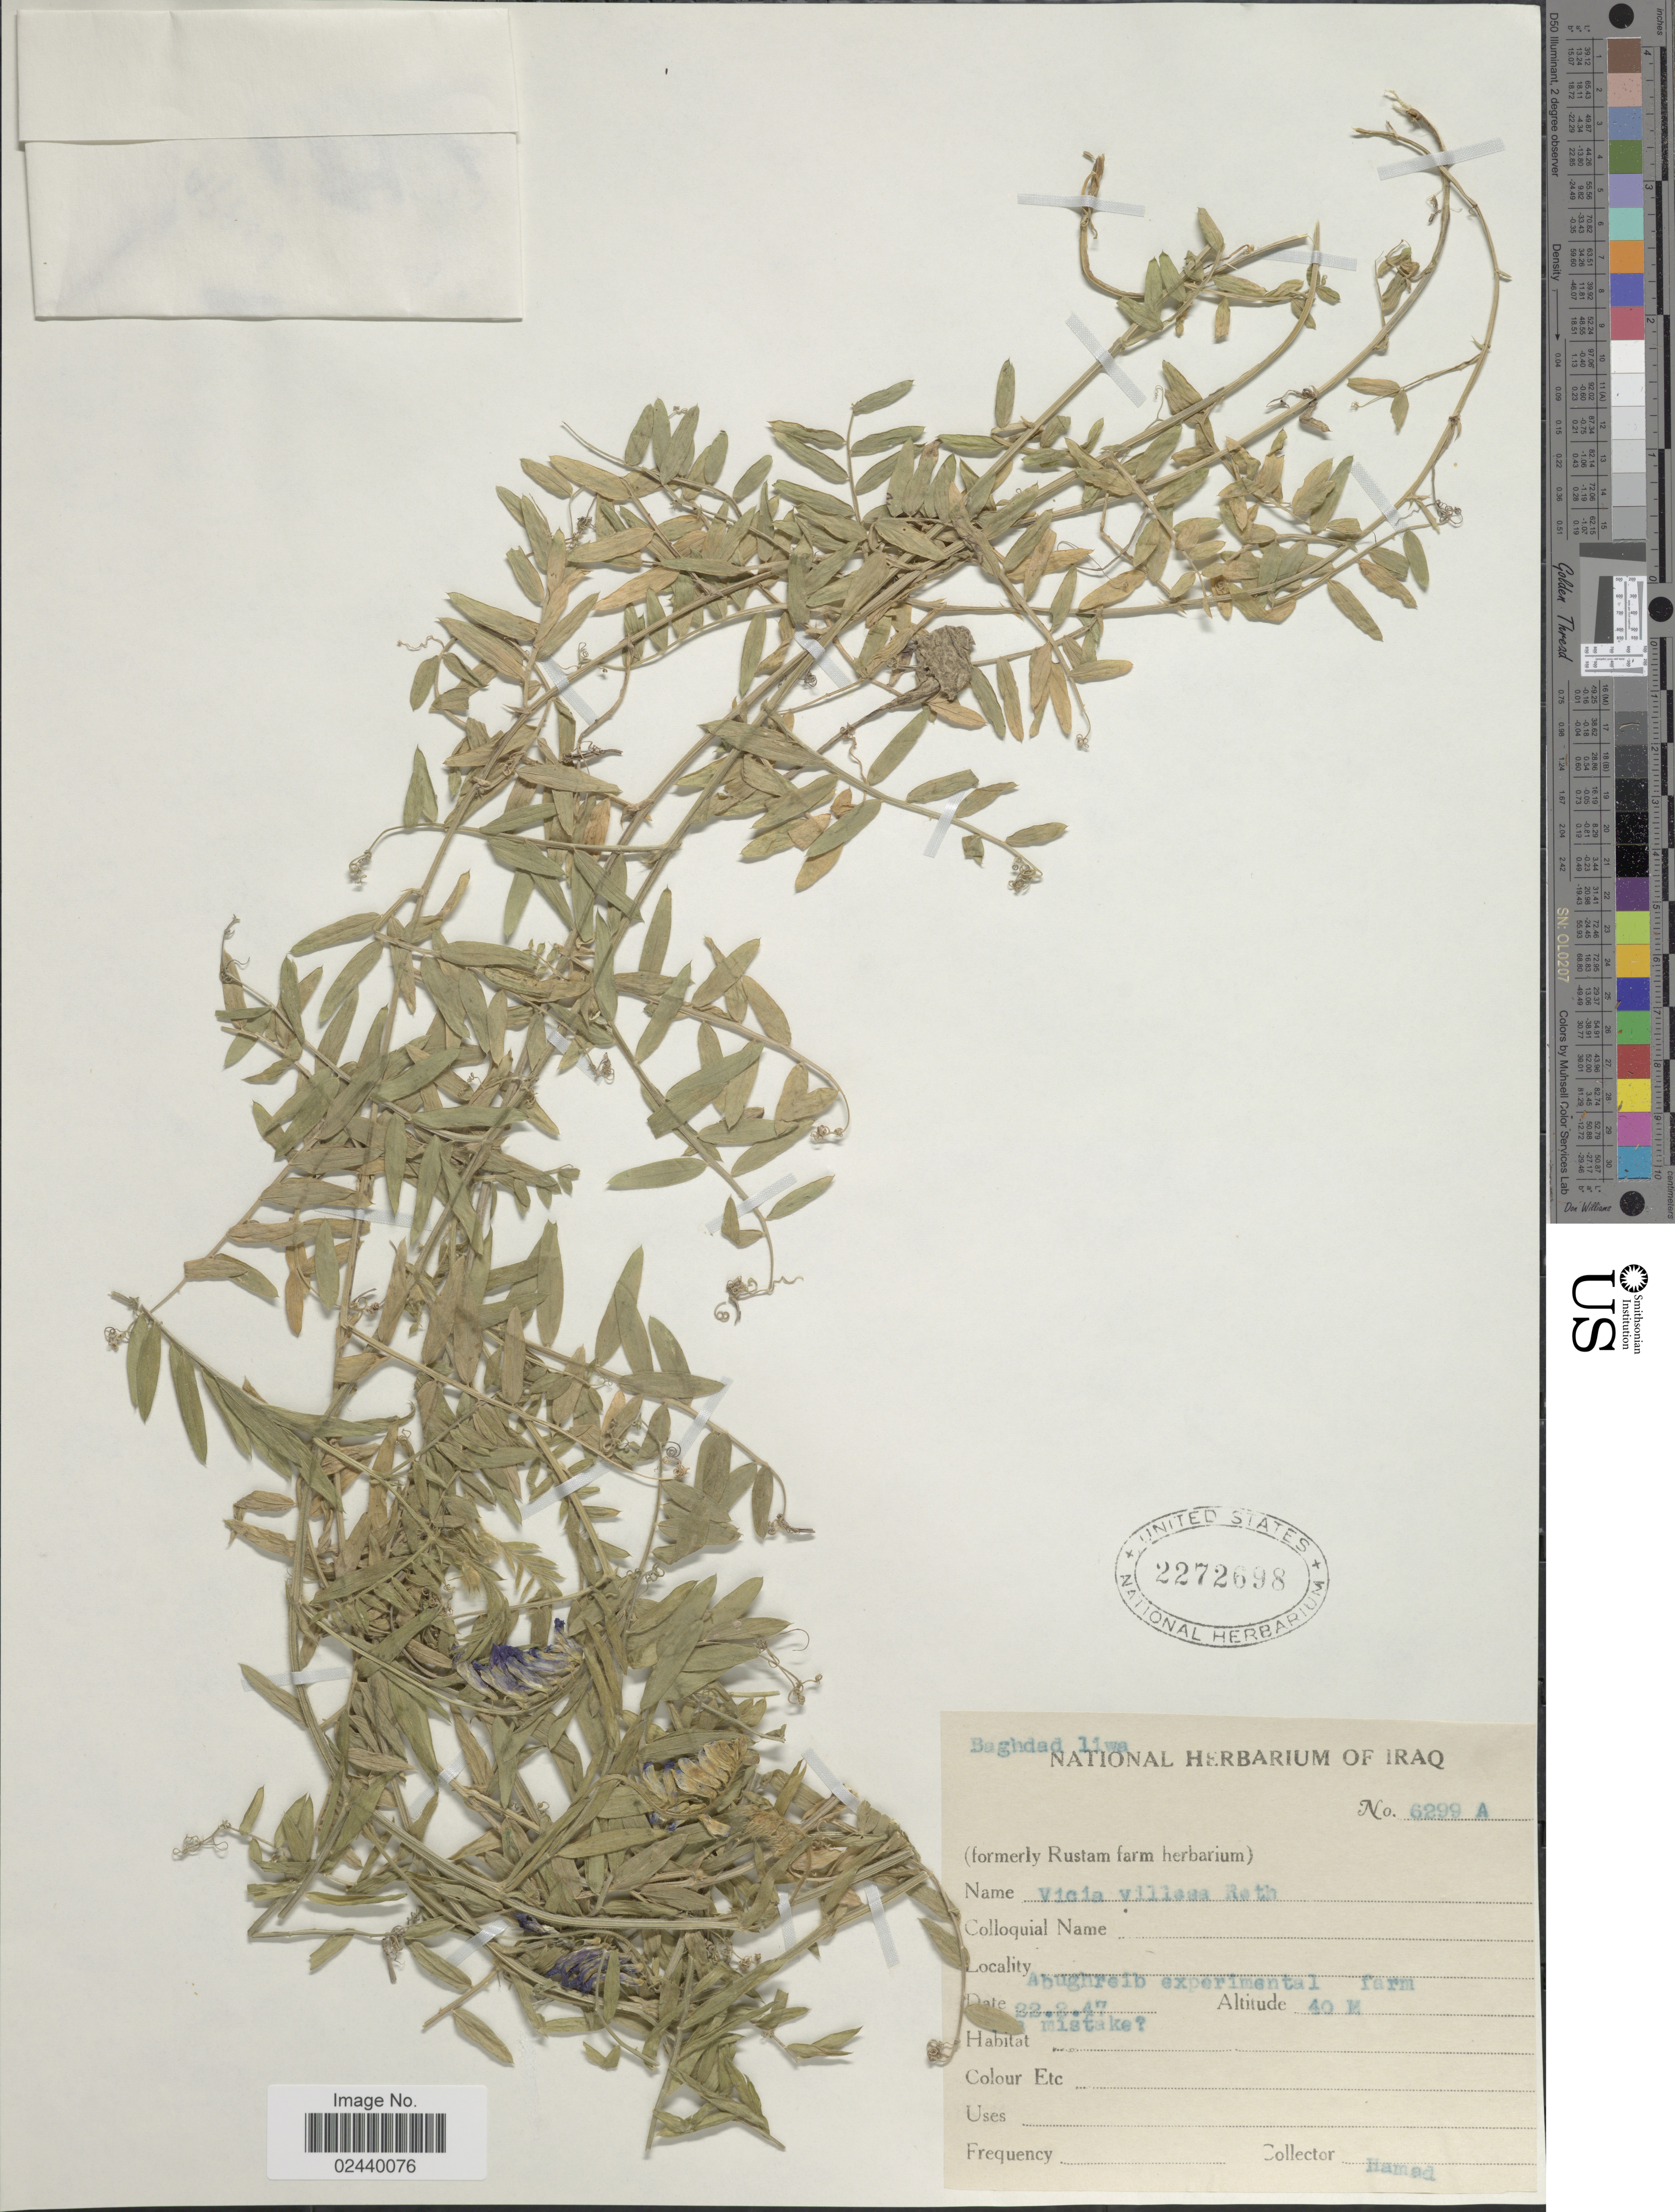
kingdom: Plantae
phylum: Tracheophyta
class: Magnoliopsida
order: Fabales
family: Fabaceae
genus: Vicia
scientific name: Vicia villosa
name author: Roth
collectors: Hamad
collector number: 6299 A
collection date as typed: Transcribed d/m/y: 22/2/47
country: Iraq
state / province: Baghdad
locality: Baghdad liwa, Abughreib experimental farm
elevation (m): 40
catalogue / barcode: US 2272698